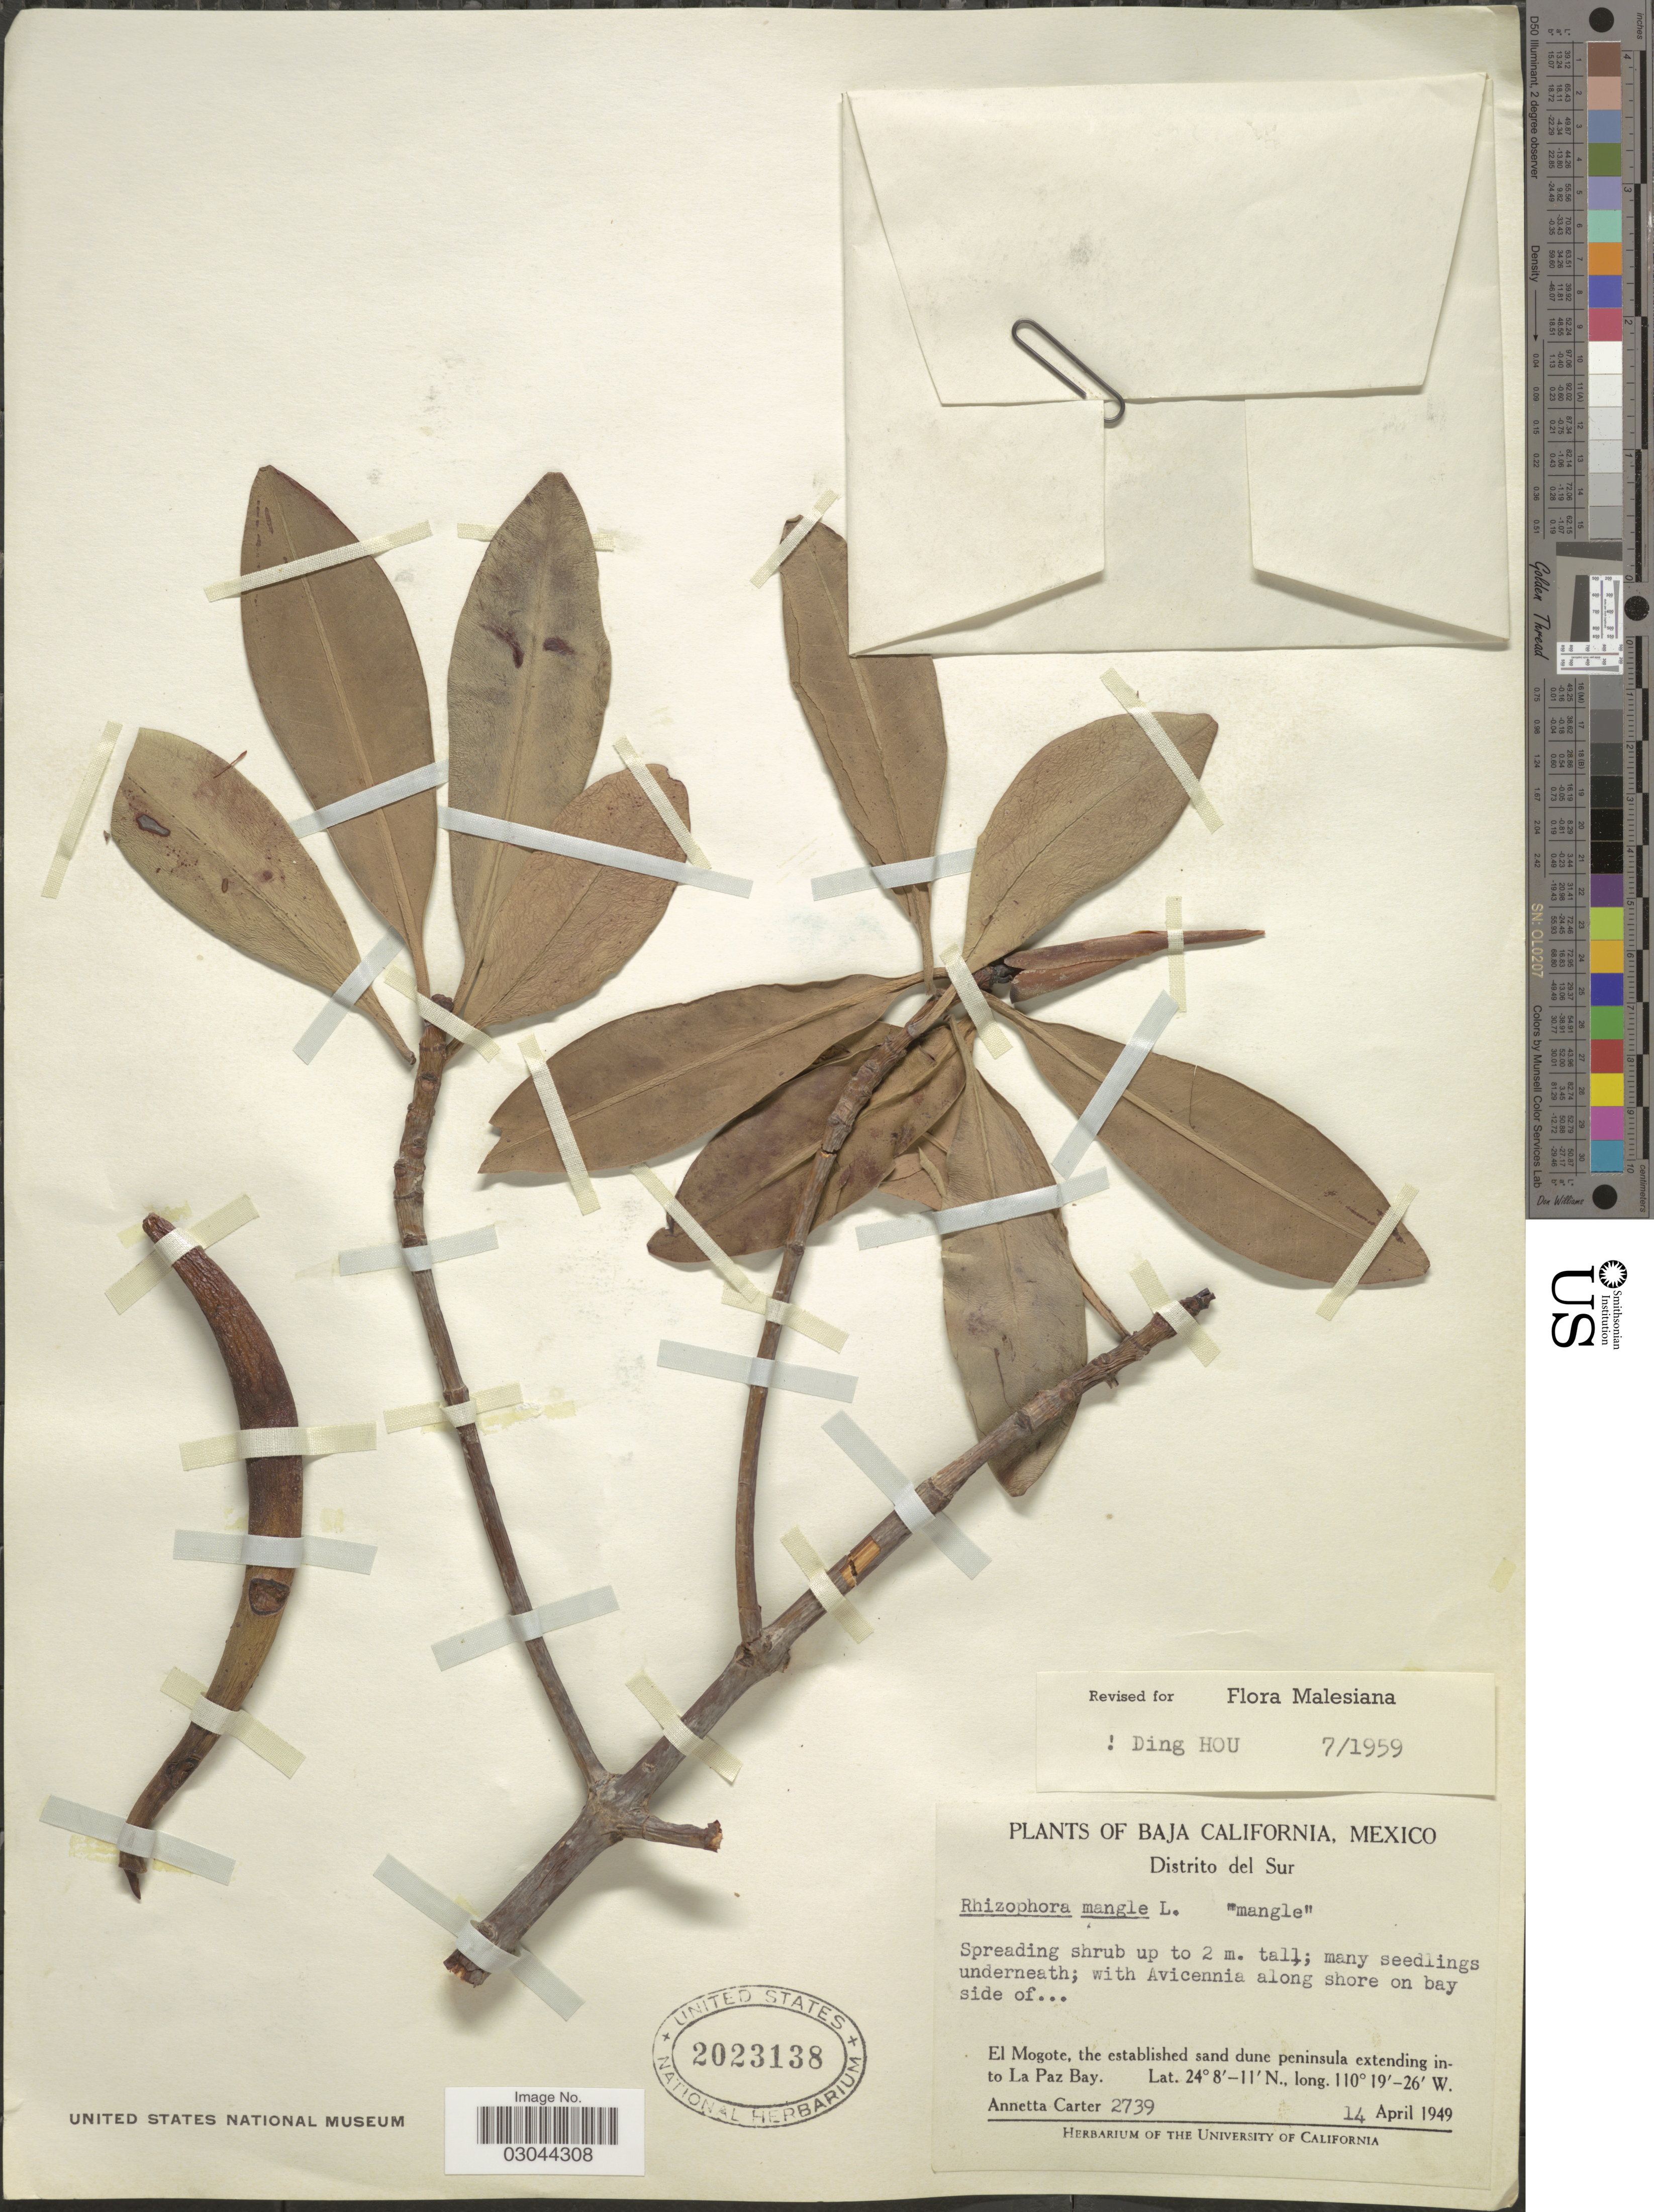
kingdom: Plantae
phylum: Tracheophyta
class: Magnoliopsida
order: Malpighiales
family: Rhizophoraceae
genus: Rhizophora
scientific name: Rhizophora mangle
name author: L.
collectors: A. Carter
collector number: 2739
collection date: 1949-04-14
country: Mexico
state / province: Baja California Sur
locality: Distrito del Sur. On shore on bay side of El Mogote, the established sand dune peninsula extending into La Paz Bay.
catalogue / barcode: US 2023138